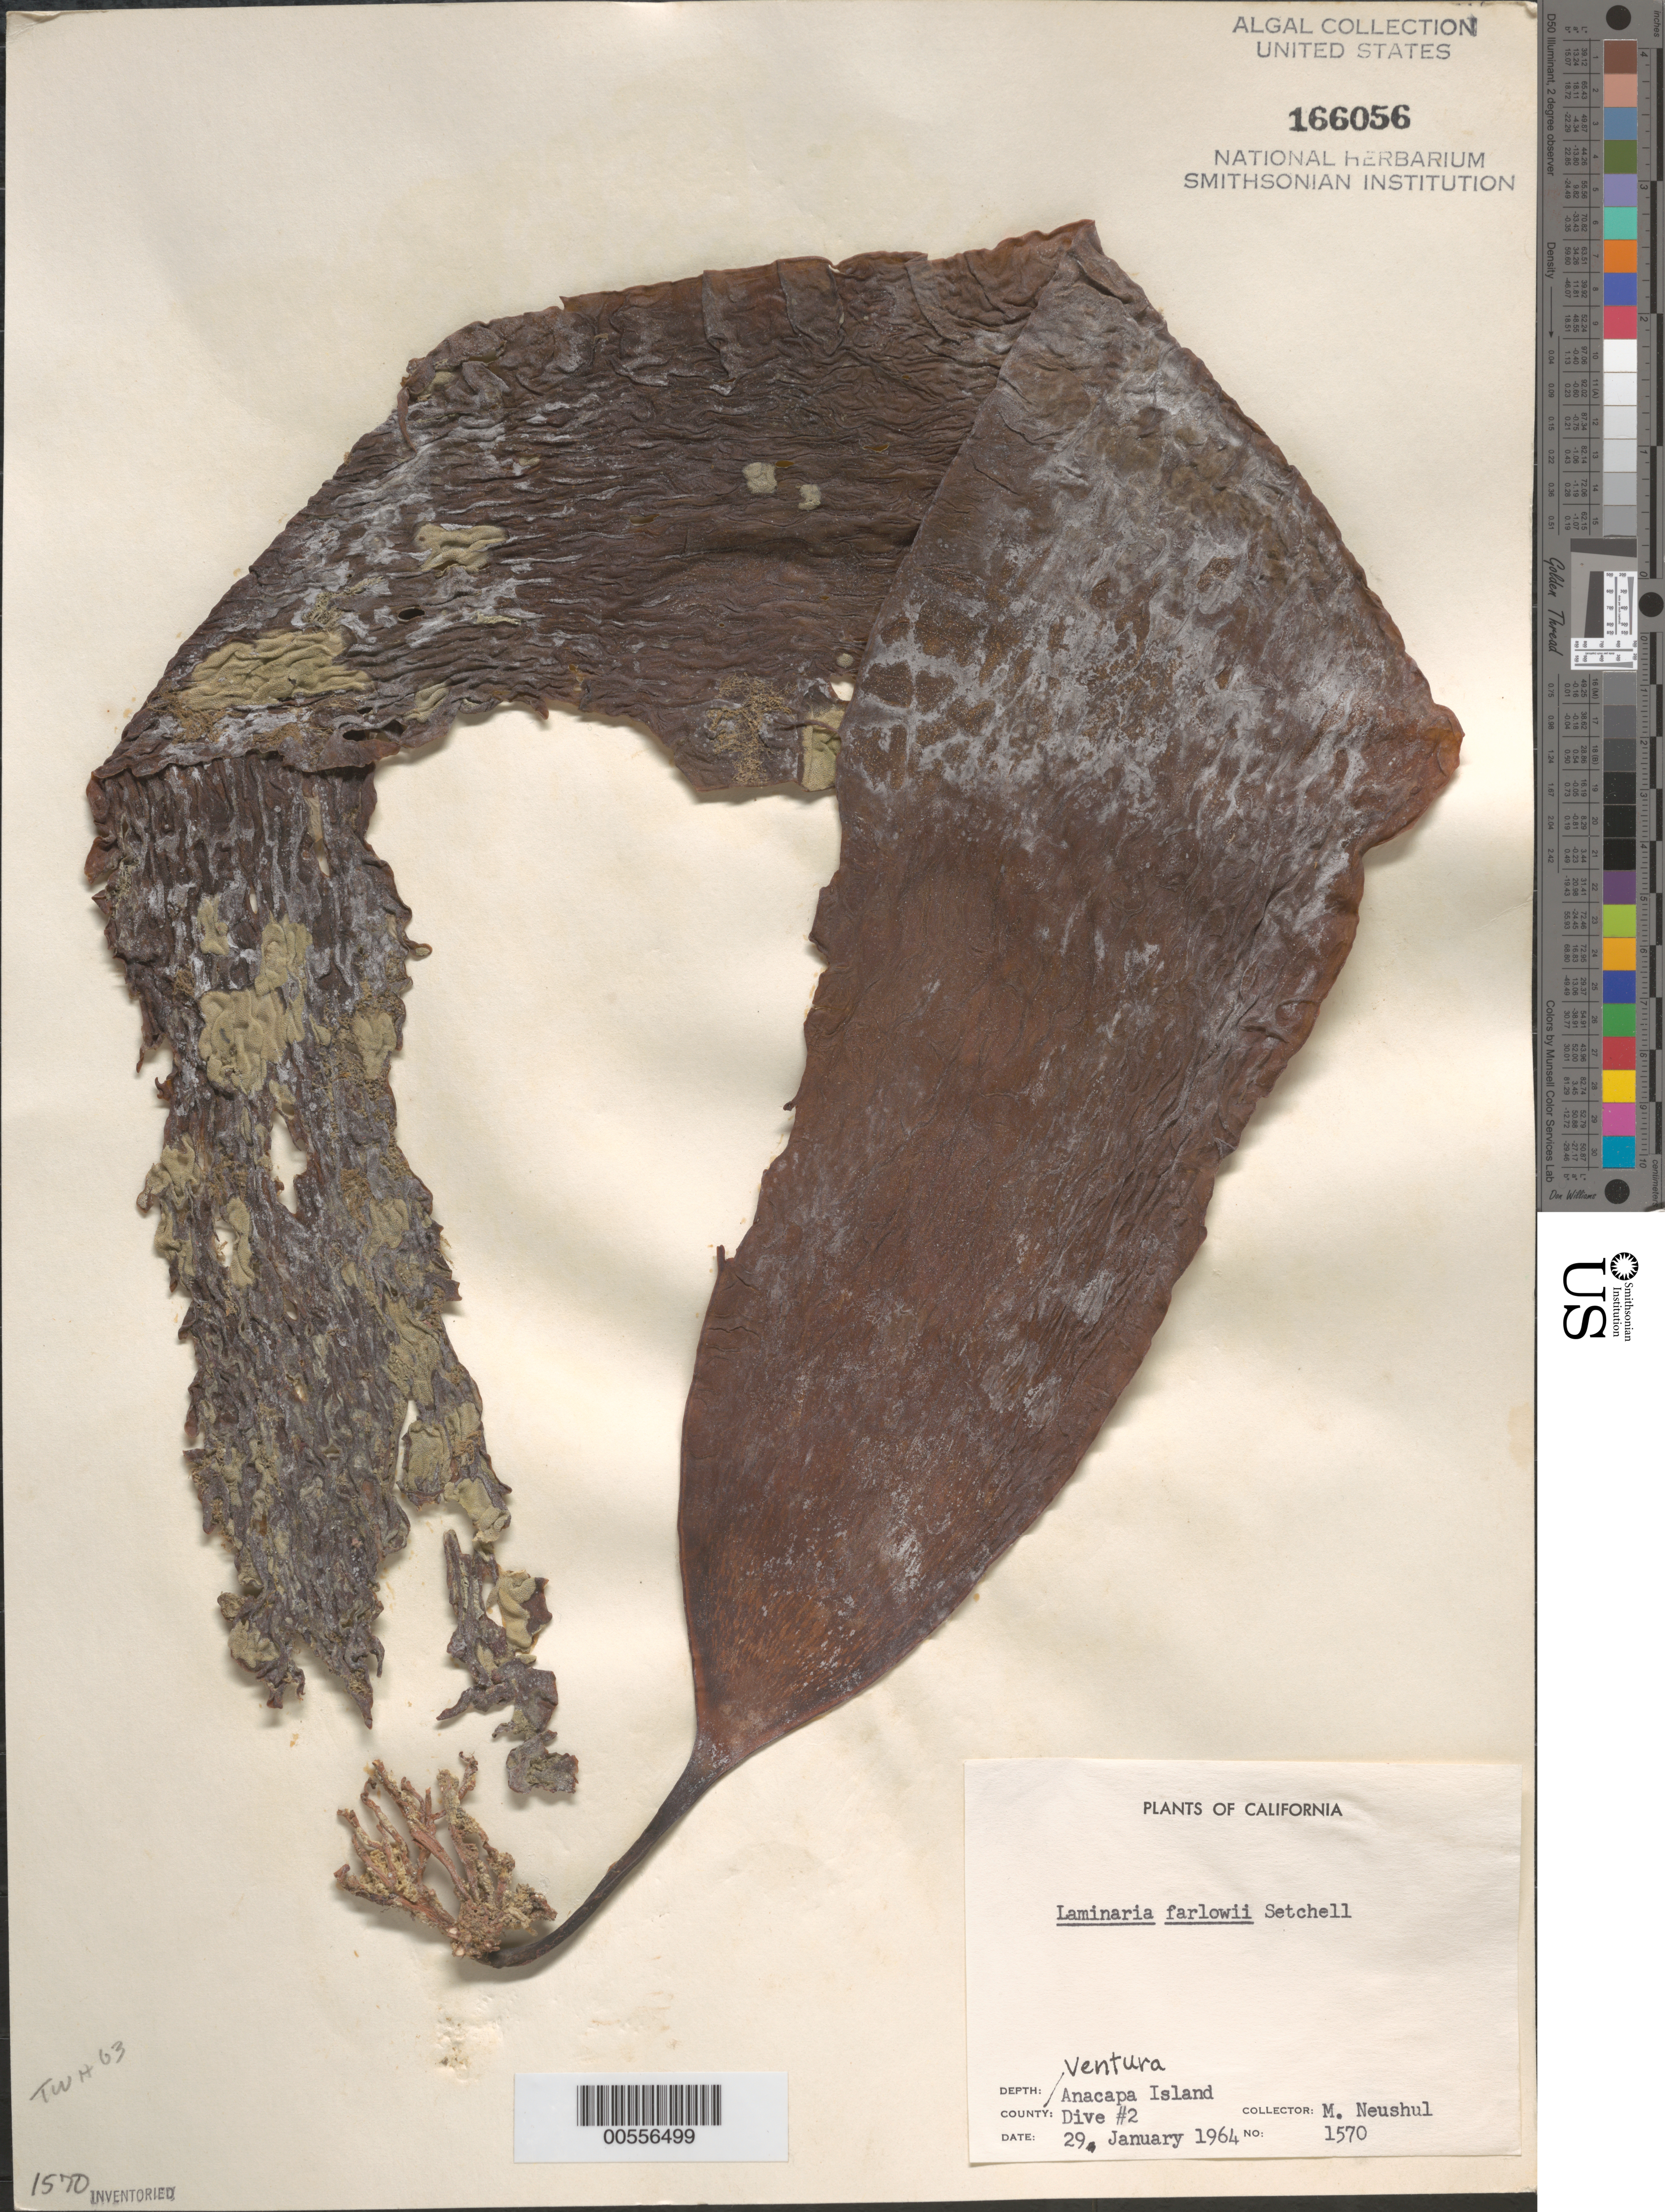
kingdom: Chromista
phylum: Ochrophyta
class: Phaeophyceae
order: Laminariales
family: Laminariaceae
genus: Laminaria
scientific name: Laminaria farlowii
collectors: M. Neushul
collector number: Neushul 1570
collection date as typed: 29 Jan 1964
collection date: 1964-01-29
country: United States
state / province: California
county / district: Ventura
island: Anacapa Island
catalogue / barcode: US 166056